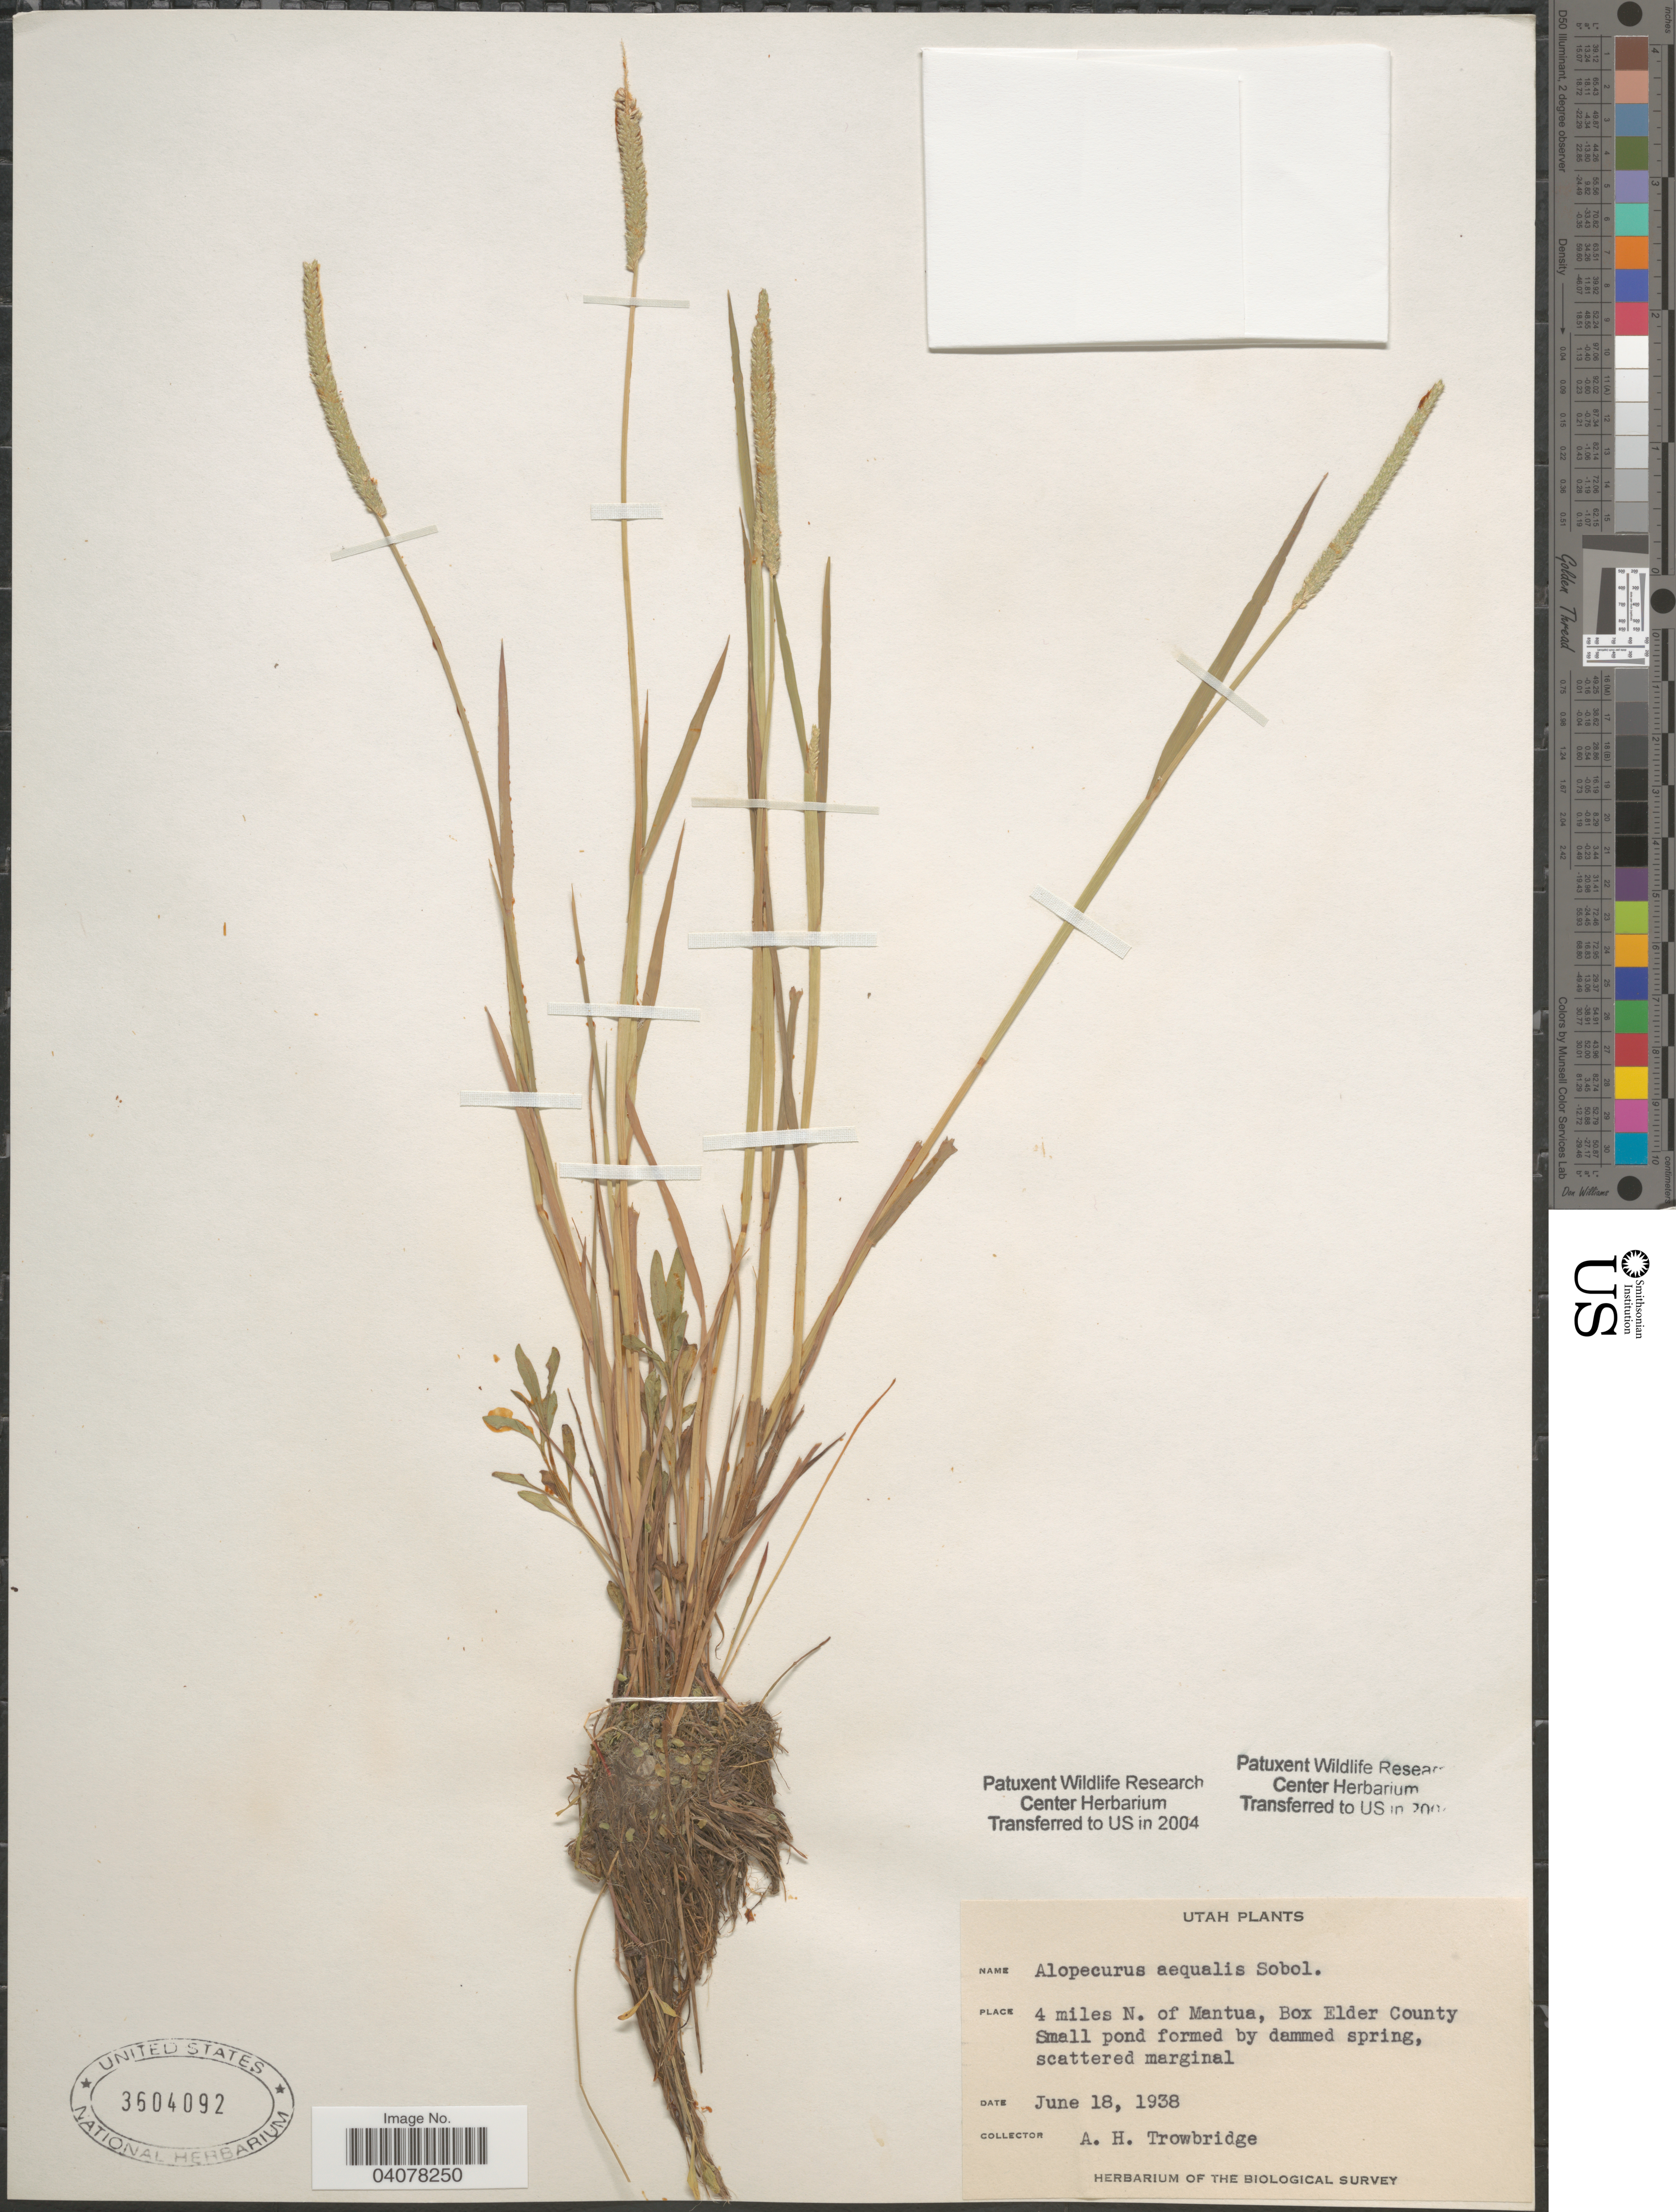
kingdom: Plantae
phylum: Tracheophyta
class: Liliopsida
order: Poales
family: Poaceae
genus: Alopecurus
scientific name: Alopecurus aequalis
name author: Sobol.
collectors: A. H. Trowbridge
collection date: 1938-06-18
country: United States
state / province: Utah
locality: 4 miles N. of Mantua, Box Elder County Small pond formed by dammed spring, scattered marginal. Herbarium of the Biological Survey.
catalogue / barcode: US 3604092